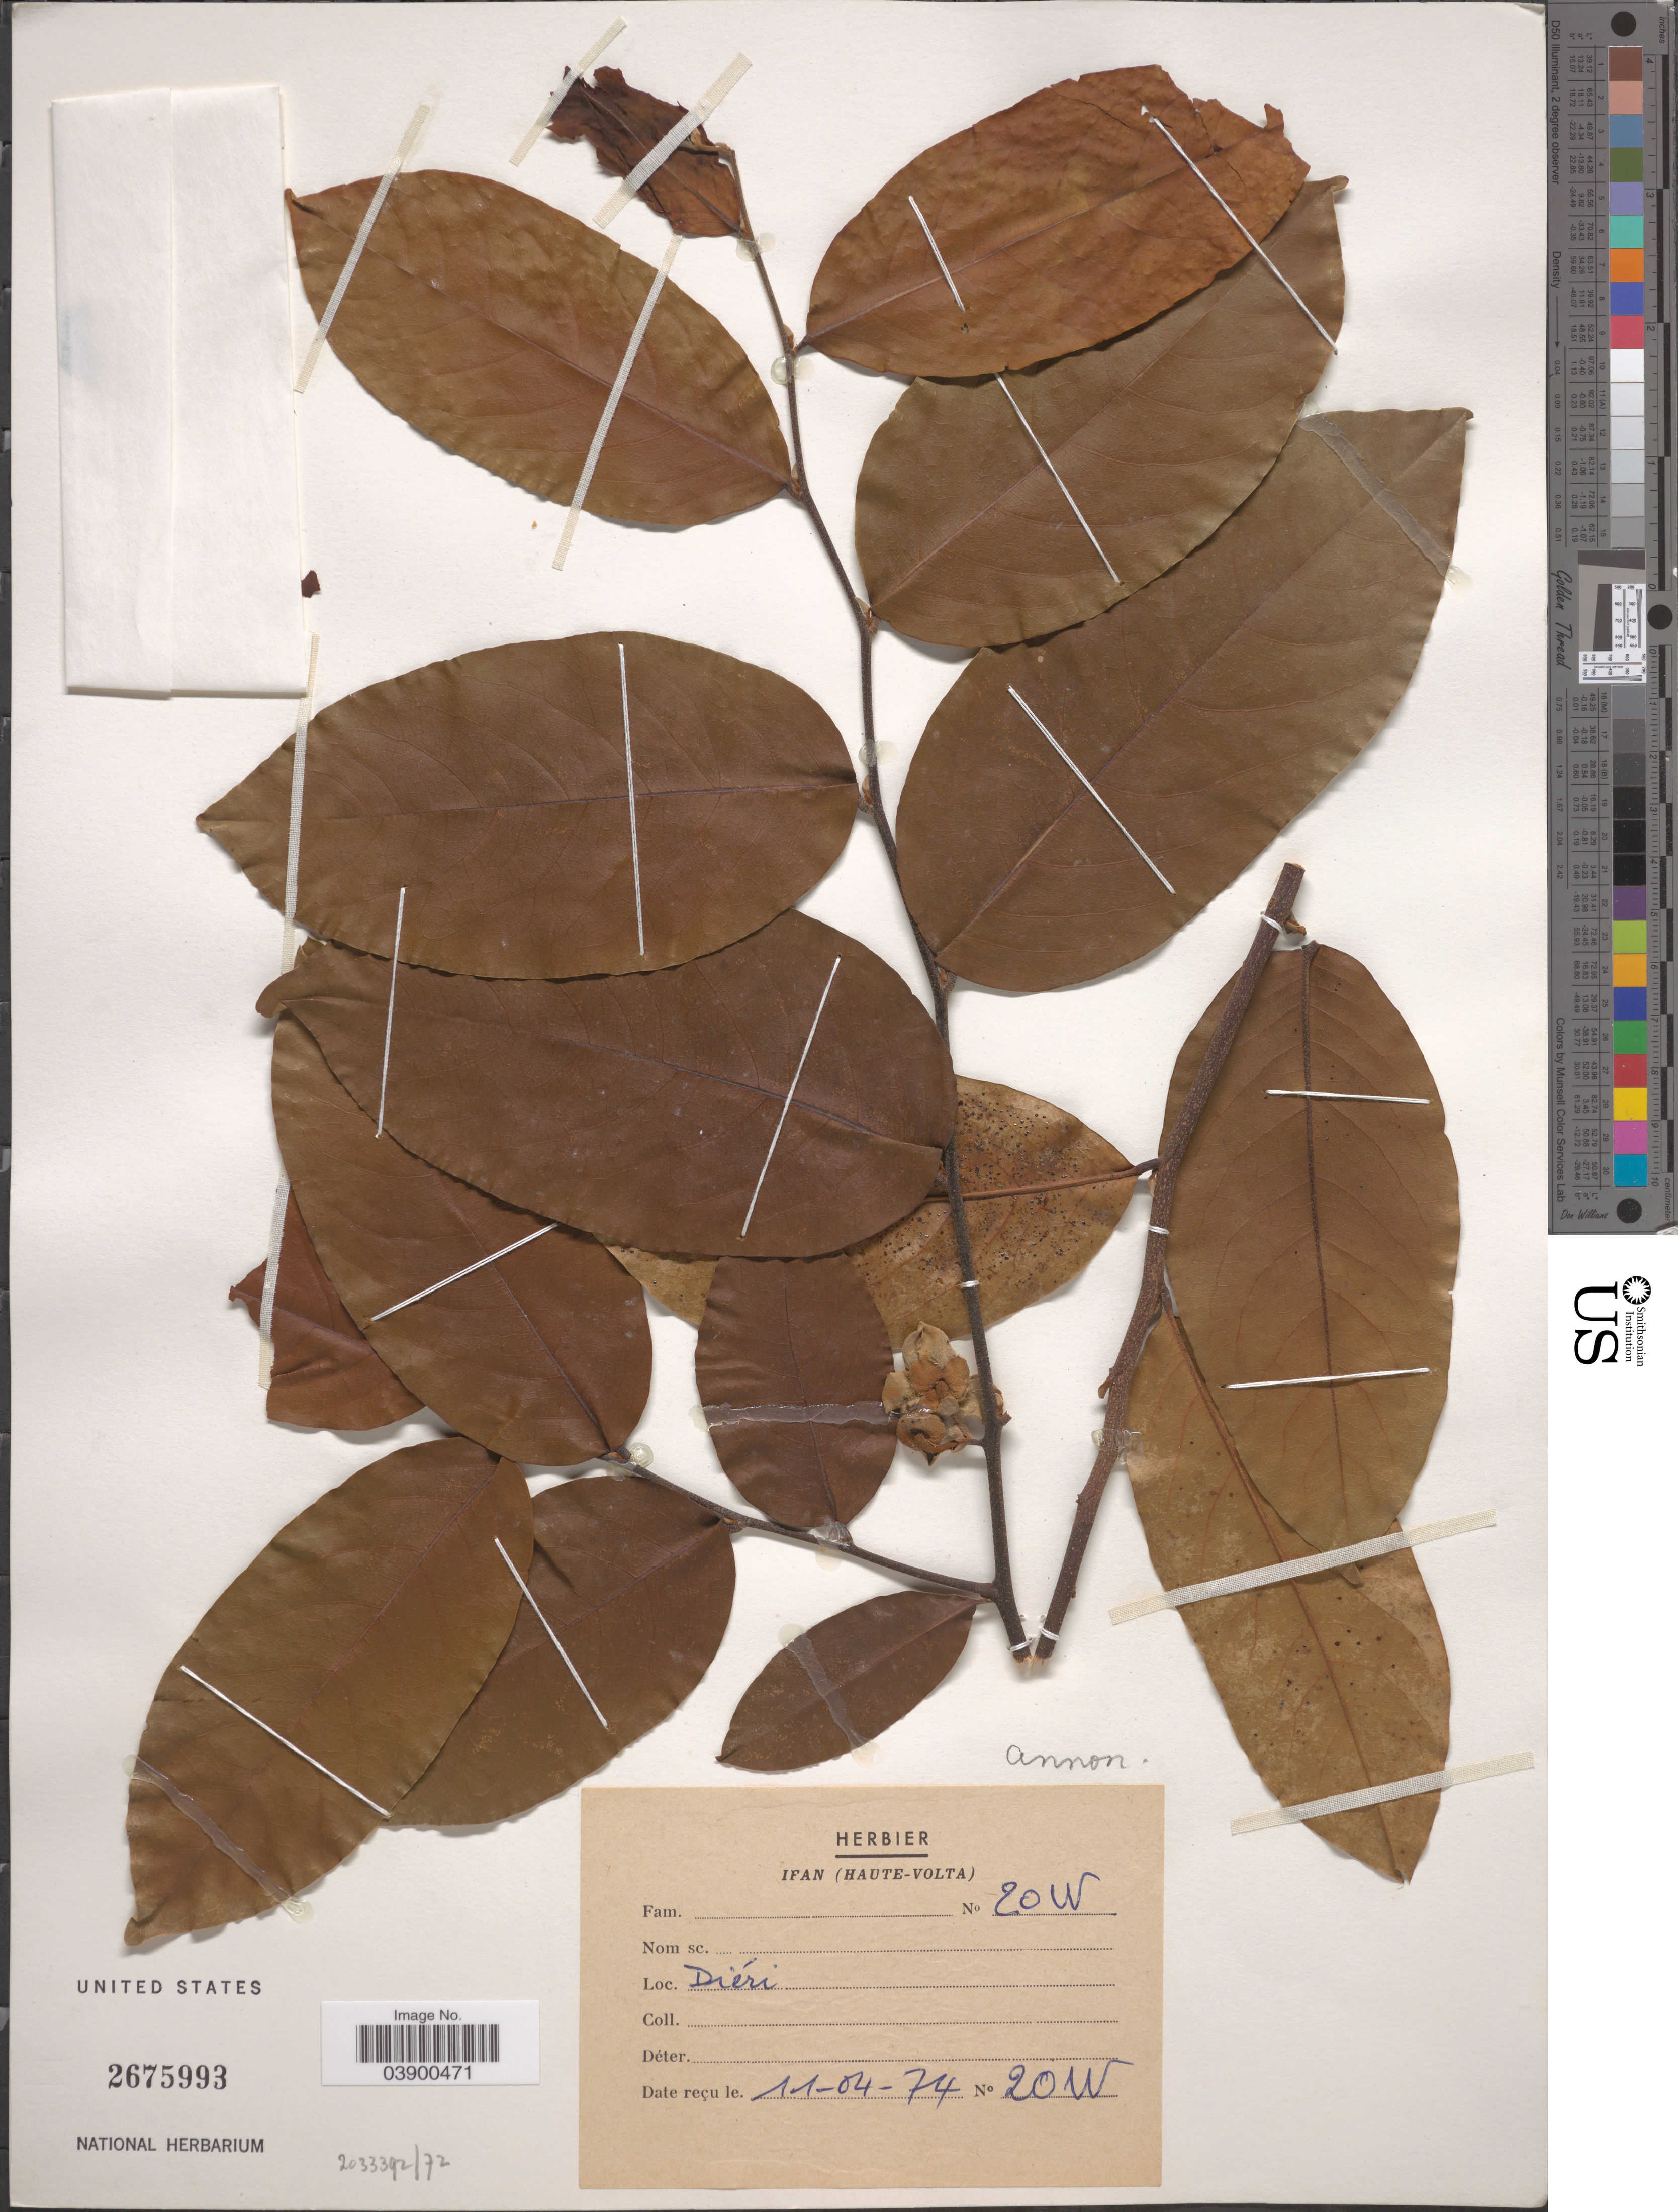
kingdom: Plantae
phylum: Tracheophyta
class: Magnoliopsida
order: Magnoliales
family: Annonaceae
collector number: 20W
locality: Diéri.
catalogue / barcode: US 2675993